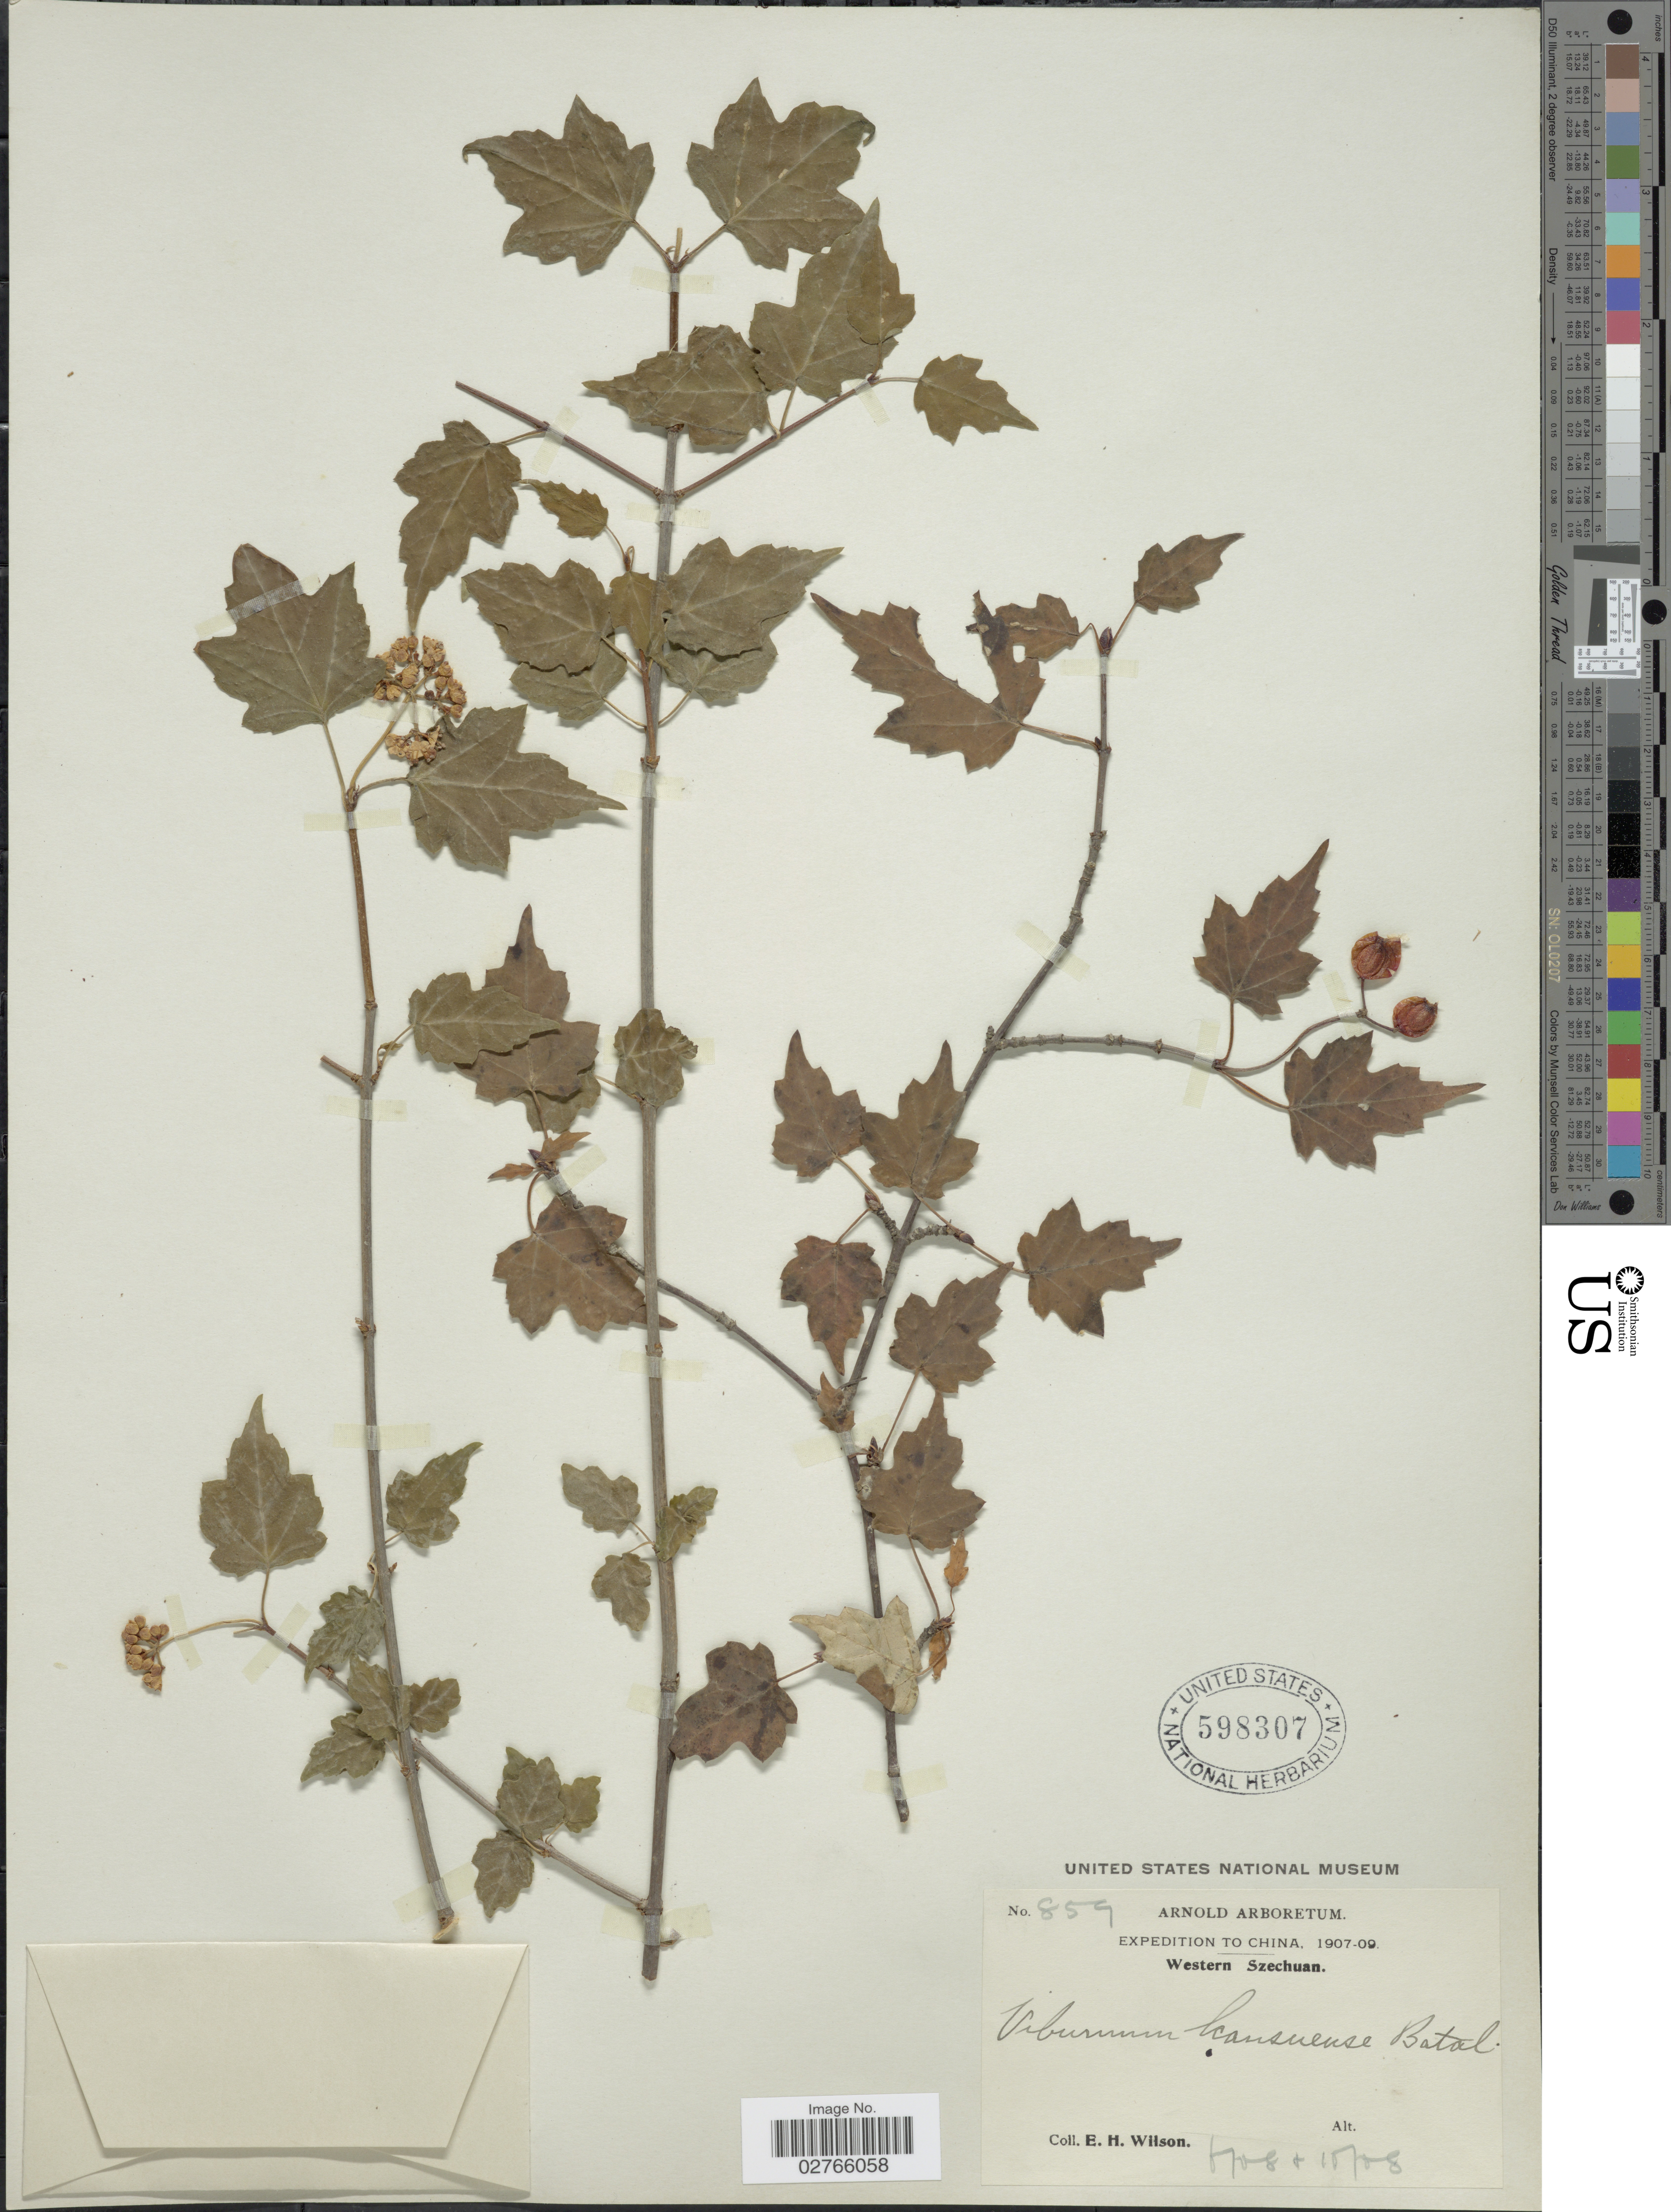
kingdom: Plantae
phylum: Tracheophyta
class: Magnoliopsida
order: Dipsacales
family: Viburnaceae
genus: Viburnum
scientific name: Viburnum kansuense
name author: Batalin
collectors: E. Wilson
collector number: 859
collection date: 1908-06/1908-10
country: China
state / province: Sichuan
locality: Western Szechuan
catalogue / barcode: US 598307